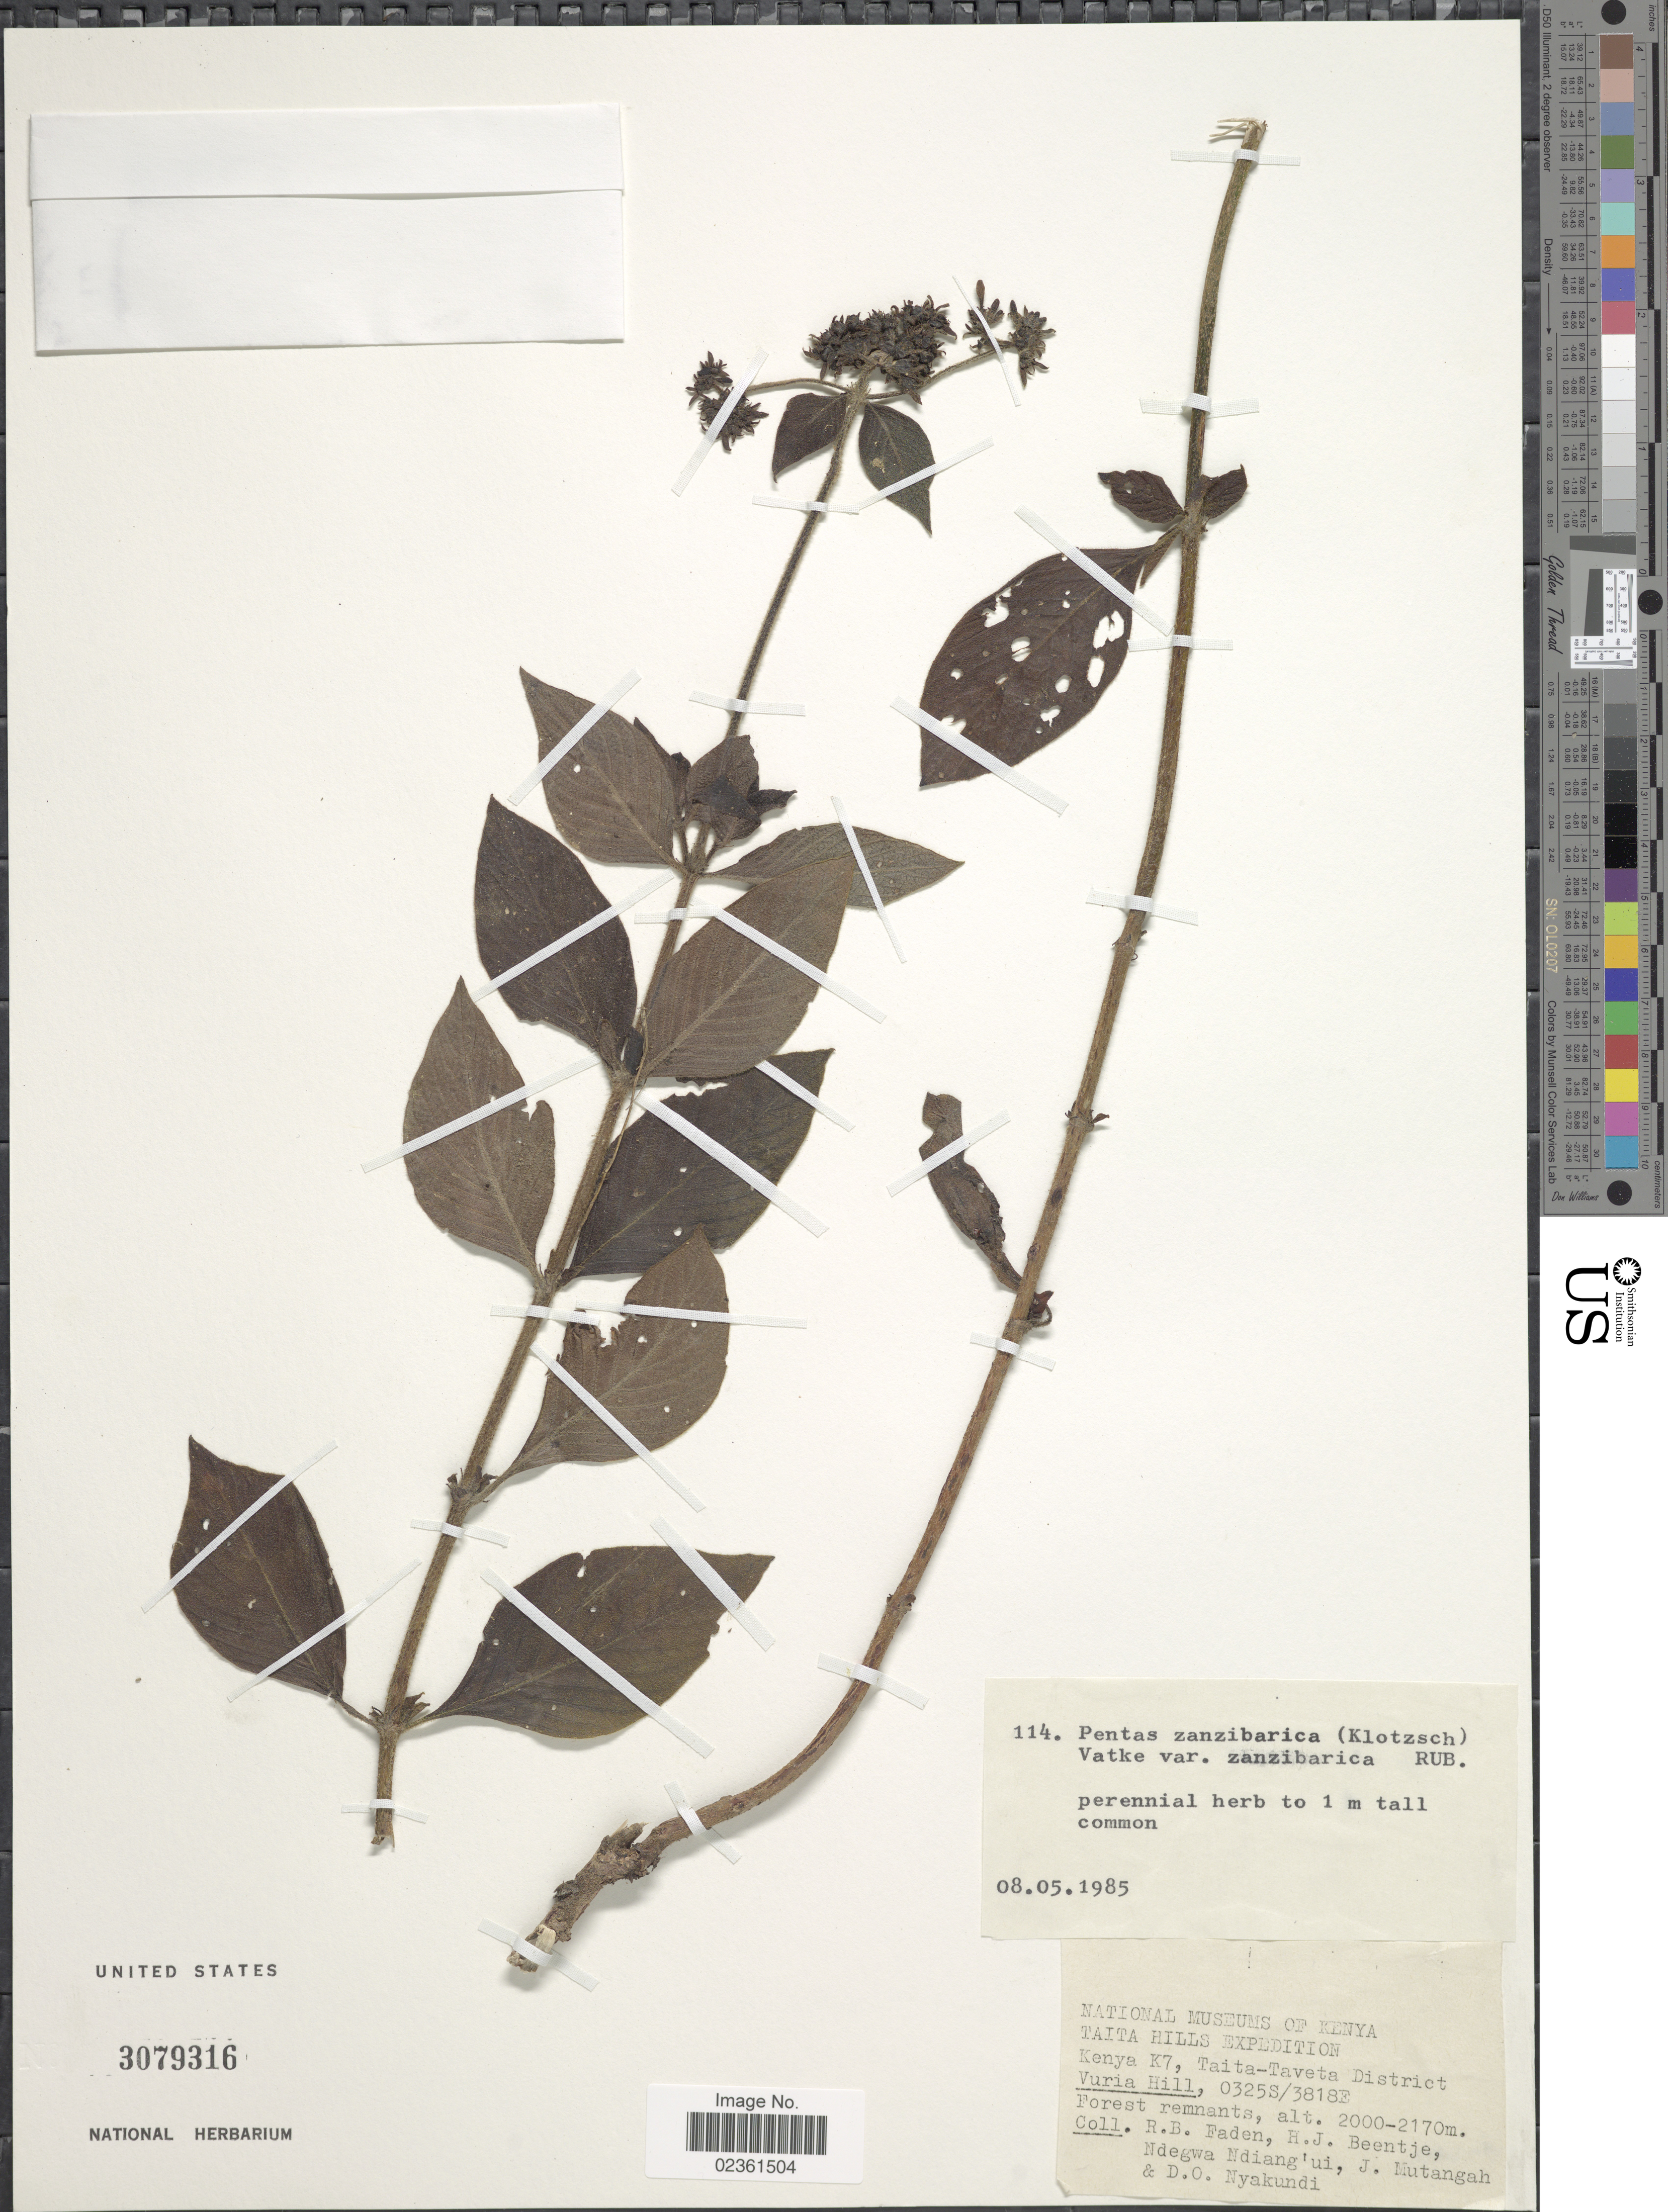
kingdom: Plantae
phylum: Tracheophyta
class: Magnoliopsida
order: Gentianales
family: Rubiaceae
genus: Pentas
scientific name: Pentas zanzibarica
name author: (Klotzsch) Vatke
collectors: R. B. Faden, H. J. Beentje, Ndegwa Ndiang'ui, J. Mutangah & D. Nyakundi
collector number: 114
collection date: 1985-05-08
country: Kenya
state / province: Taita Taveta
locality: Taita Hills, Kenya K7, Vuria Hill.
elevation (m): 2000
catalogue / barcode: US 3079316